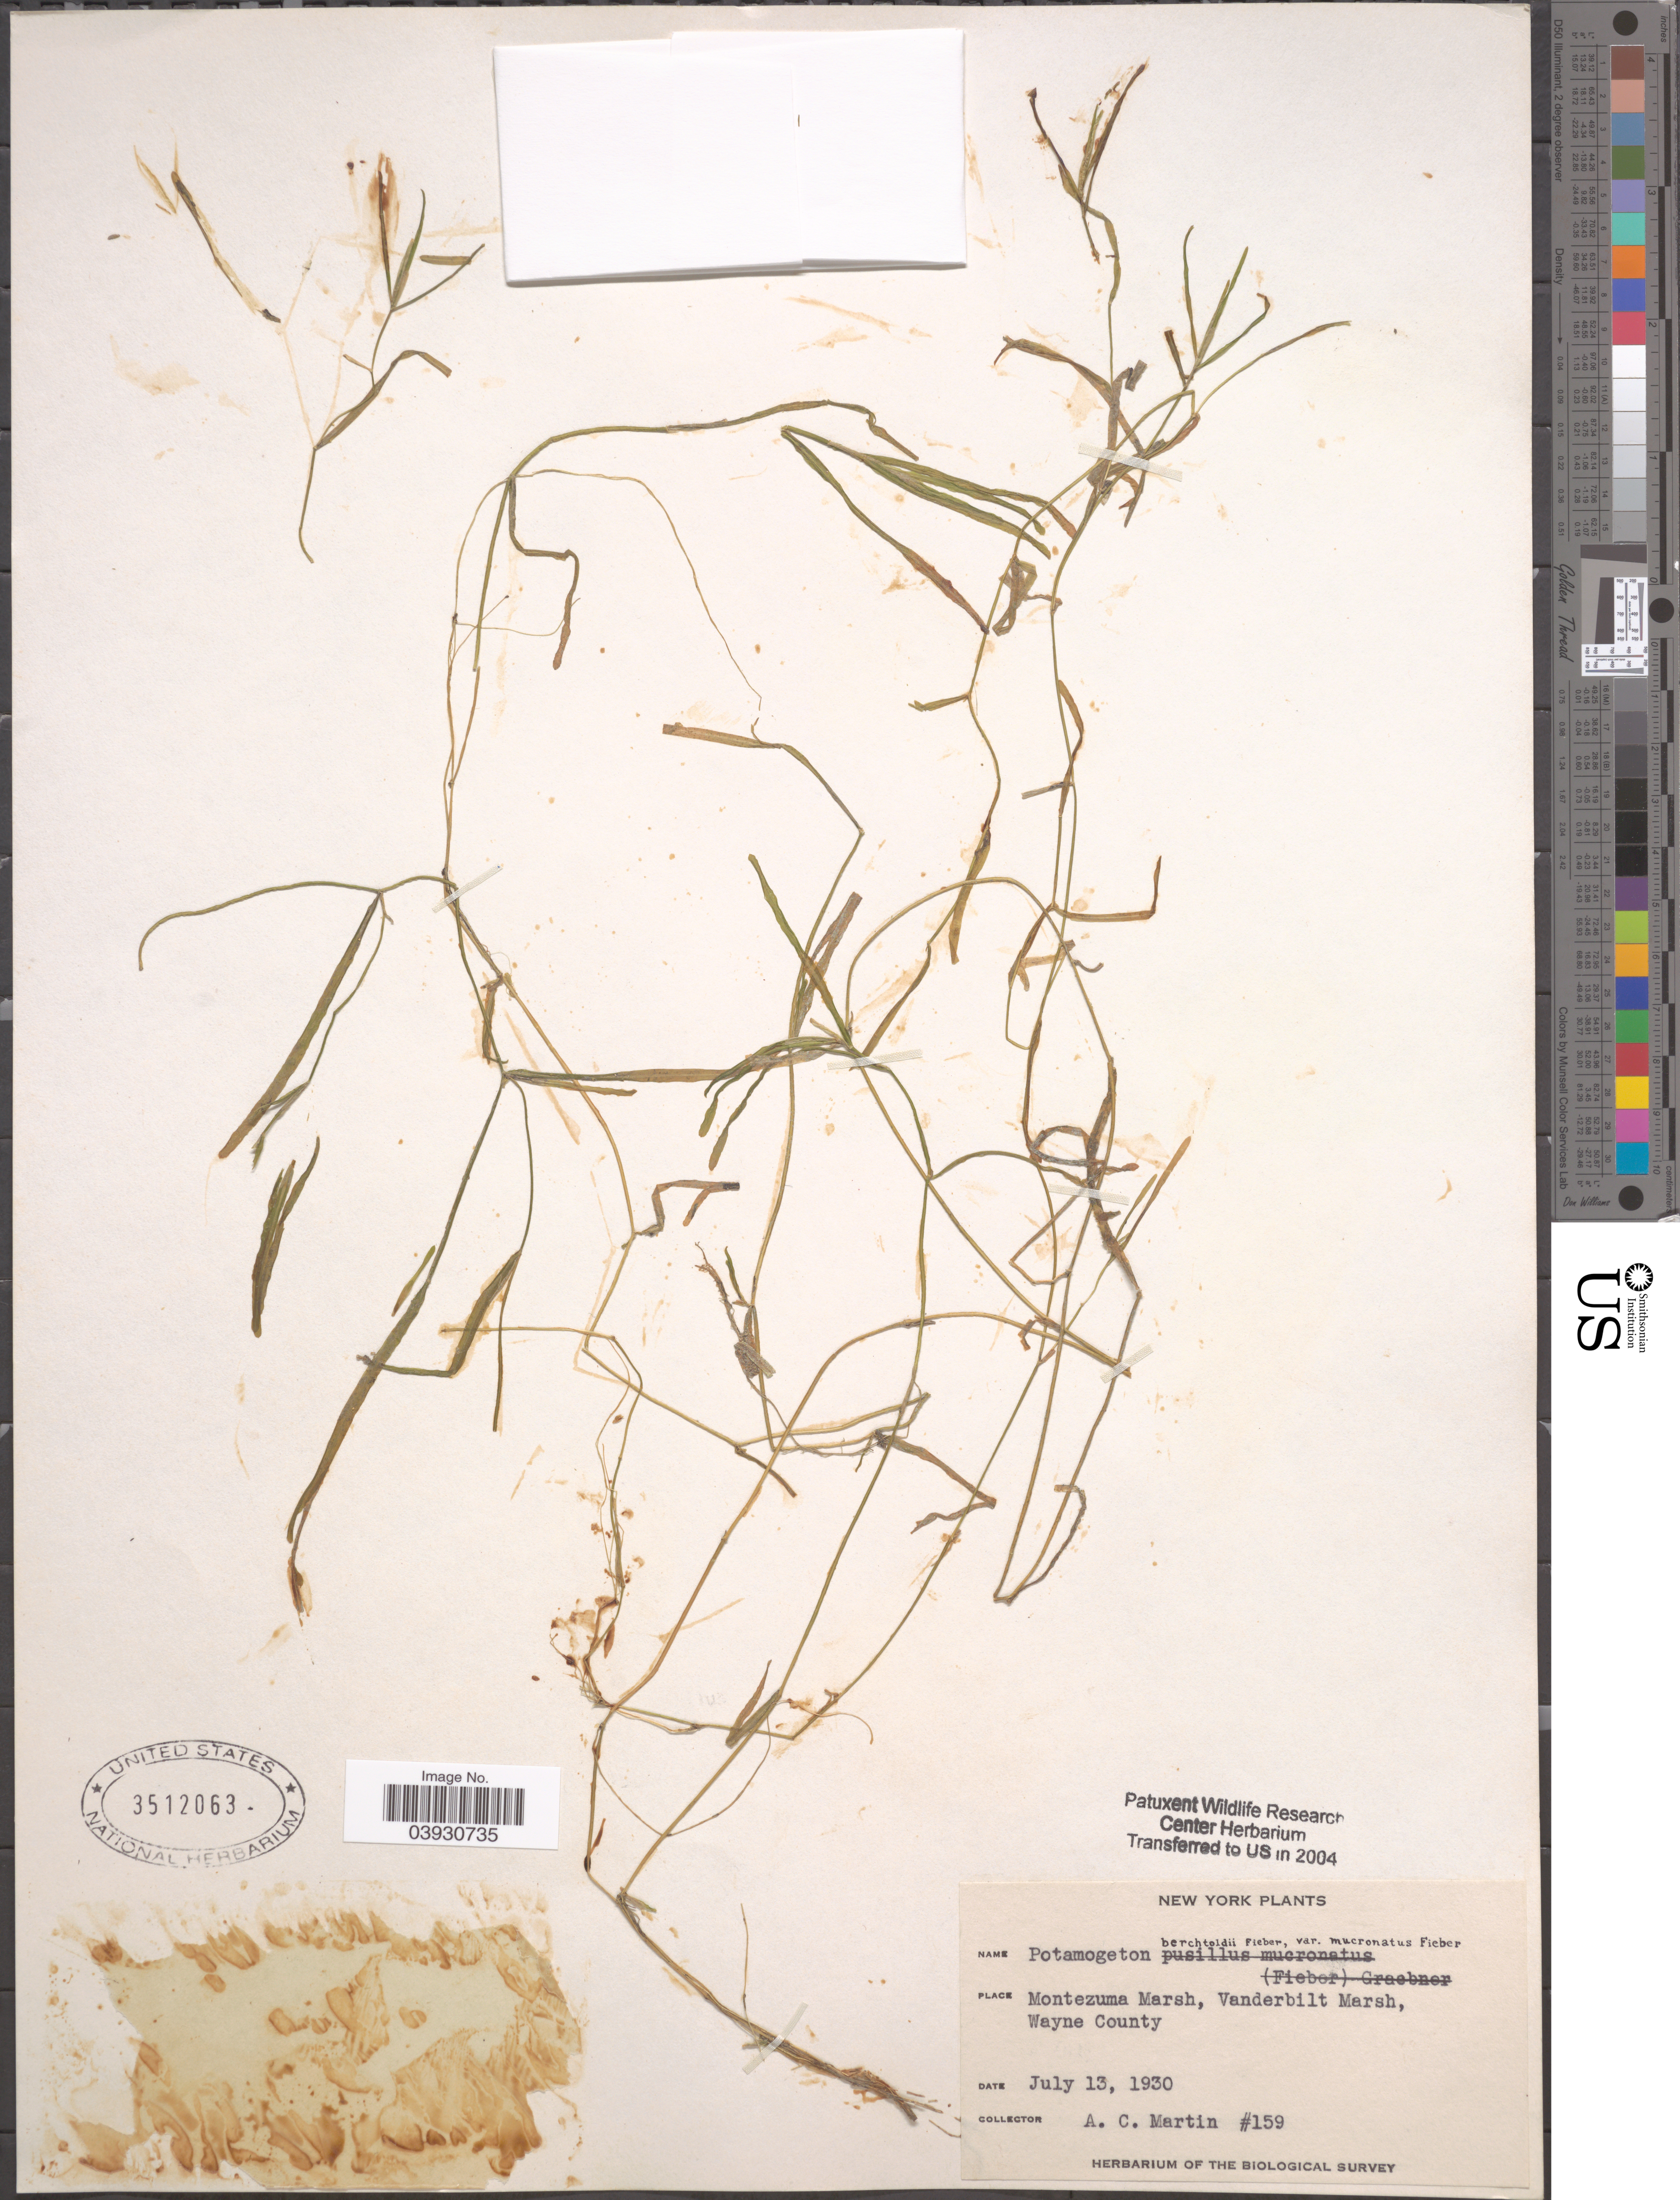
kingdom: Plantae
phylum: Tracheophyta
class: Liliopsida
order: Alismatales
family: Potamogetonaceae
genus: Potamogeton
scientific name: Potamogeton pusillus var. pusillus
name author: L.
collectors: A. C. Martin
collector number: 159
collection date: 1930-07-13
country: United States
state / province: New York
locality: Montezuma Marsh, Vanderbilt Marsh, Wayne County.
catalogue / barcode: US 3512063